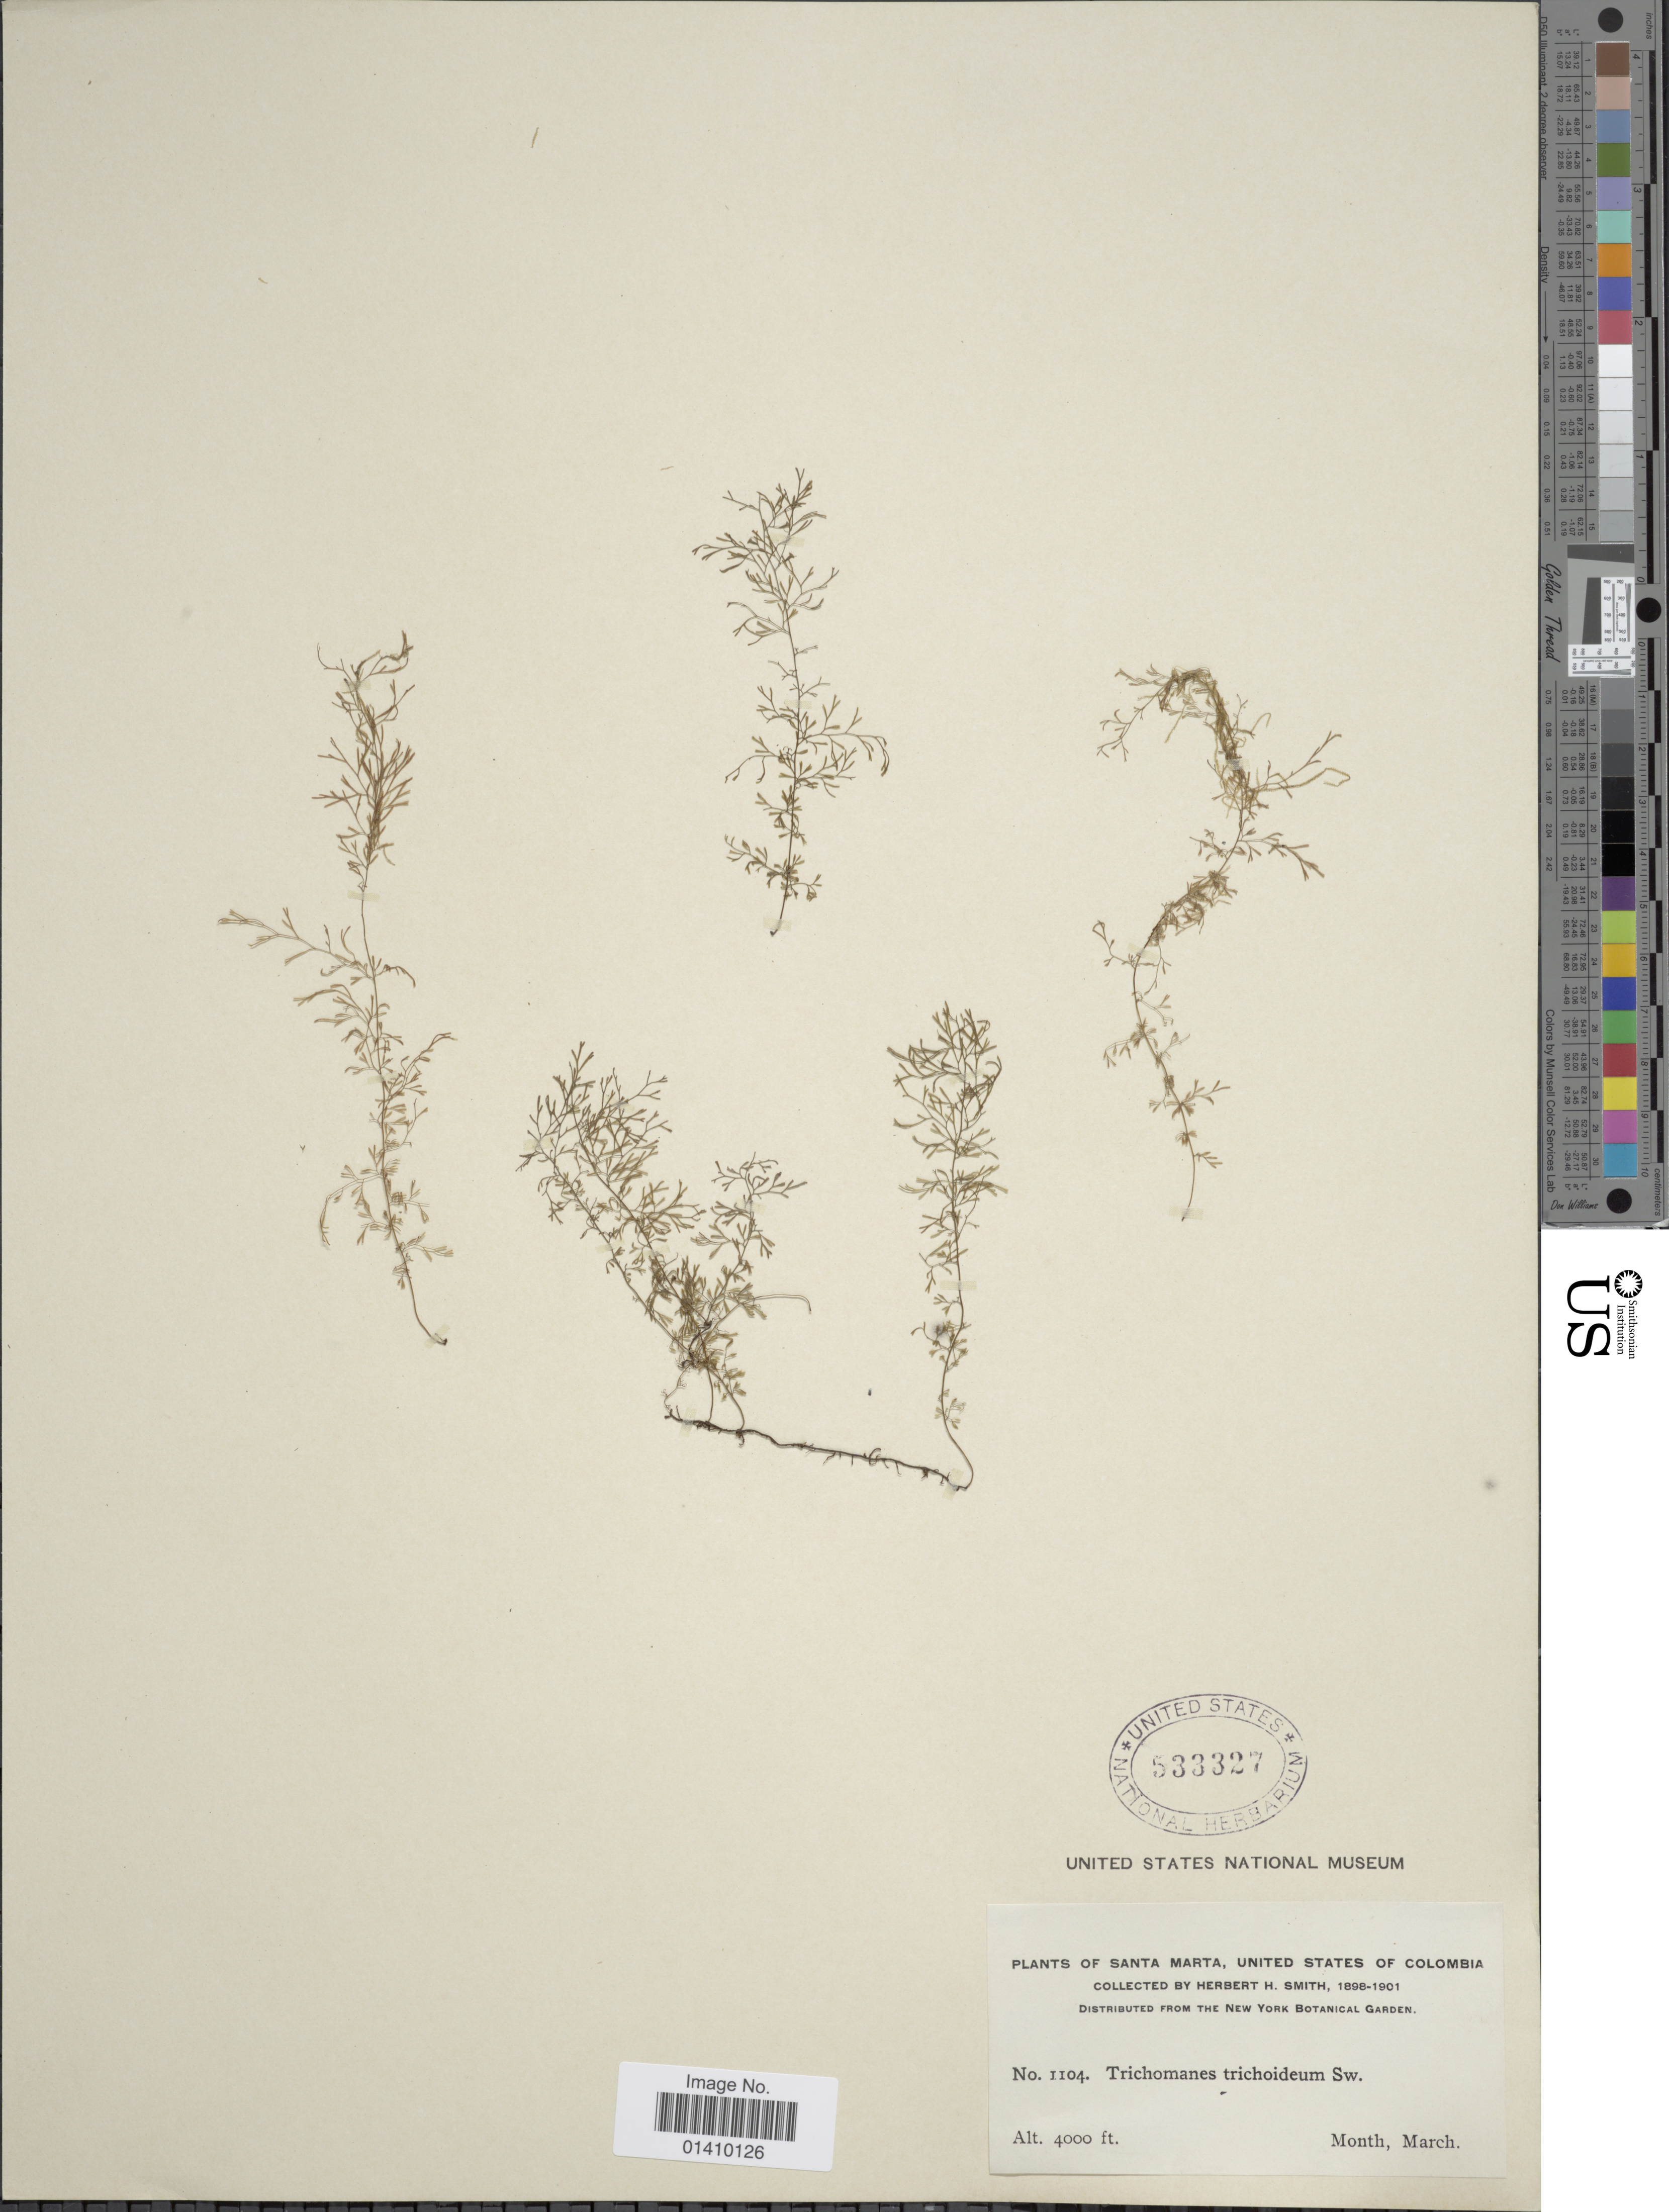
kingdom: Plantae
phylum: Tracheophyta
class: Polypodiopsida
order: Hymenophyllales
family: Hymenophyllaceae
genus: Polyphlebium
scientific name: Polyphlebium capillaceum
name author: (L.) Ebihara & Dubuisson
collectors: Herbert H. Smith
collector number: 1104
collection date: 1898-03/1901-03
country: Colombia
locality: Santa Marta, United States of Colombia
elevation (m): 1219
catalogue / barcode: US 533327